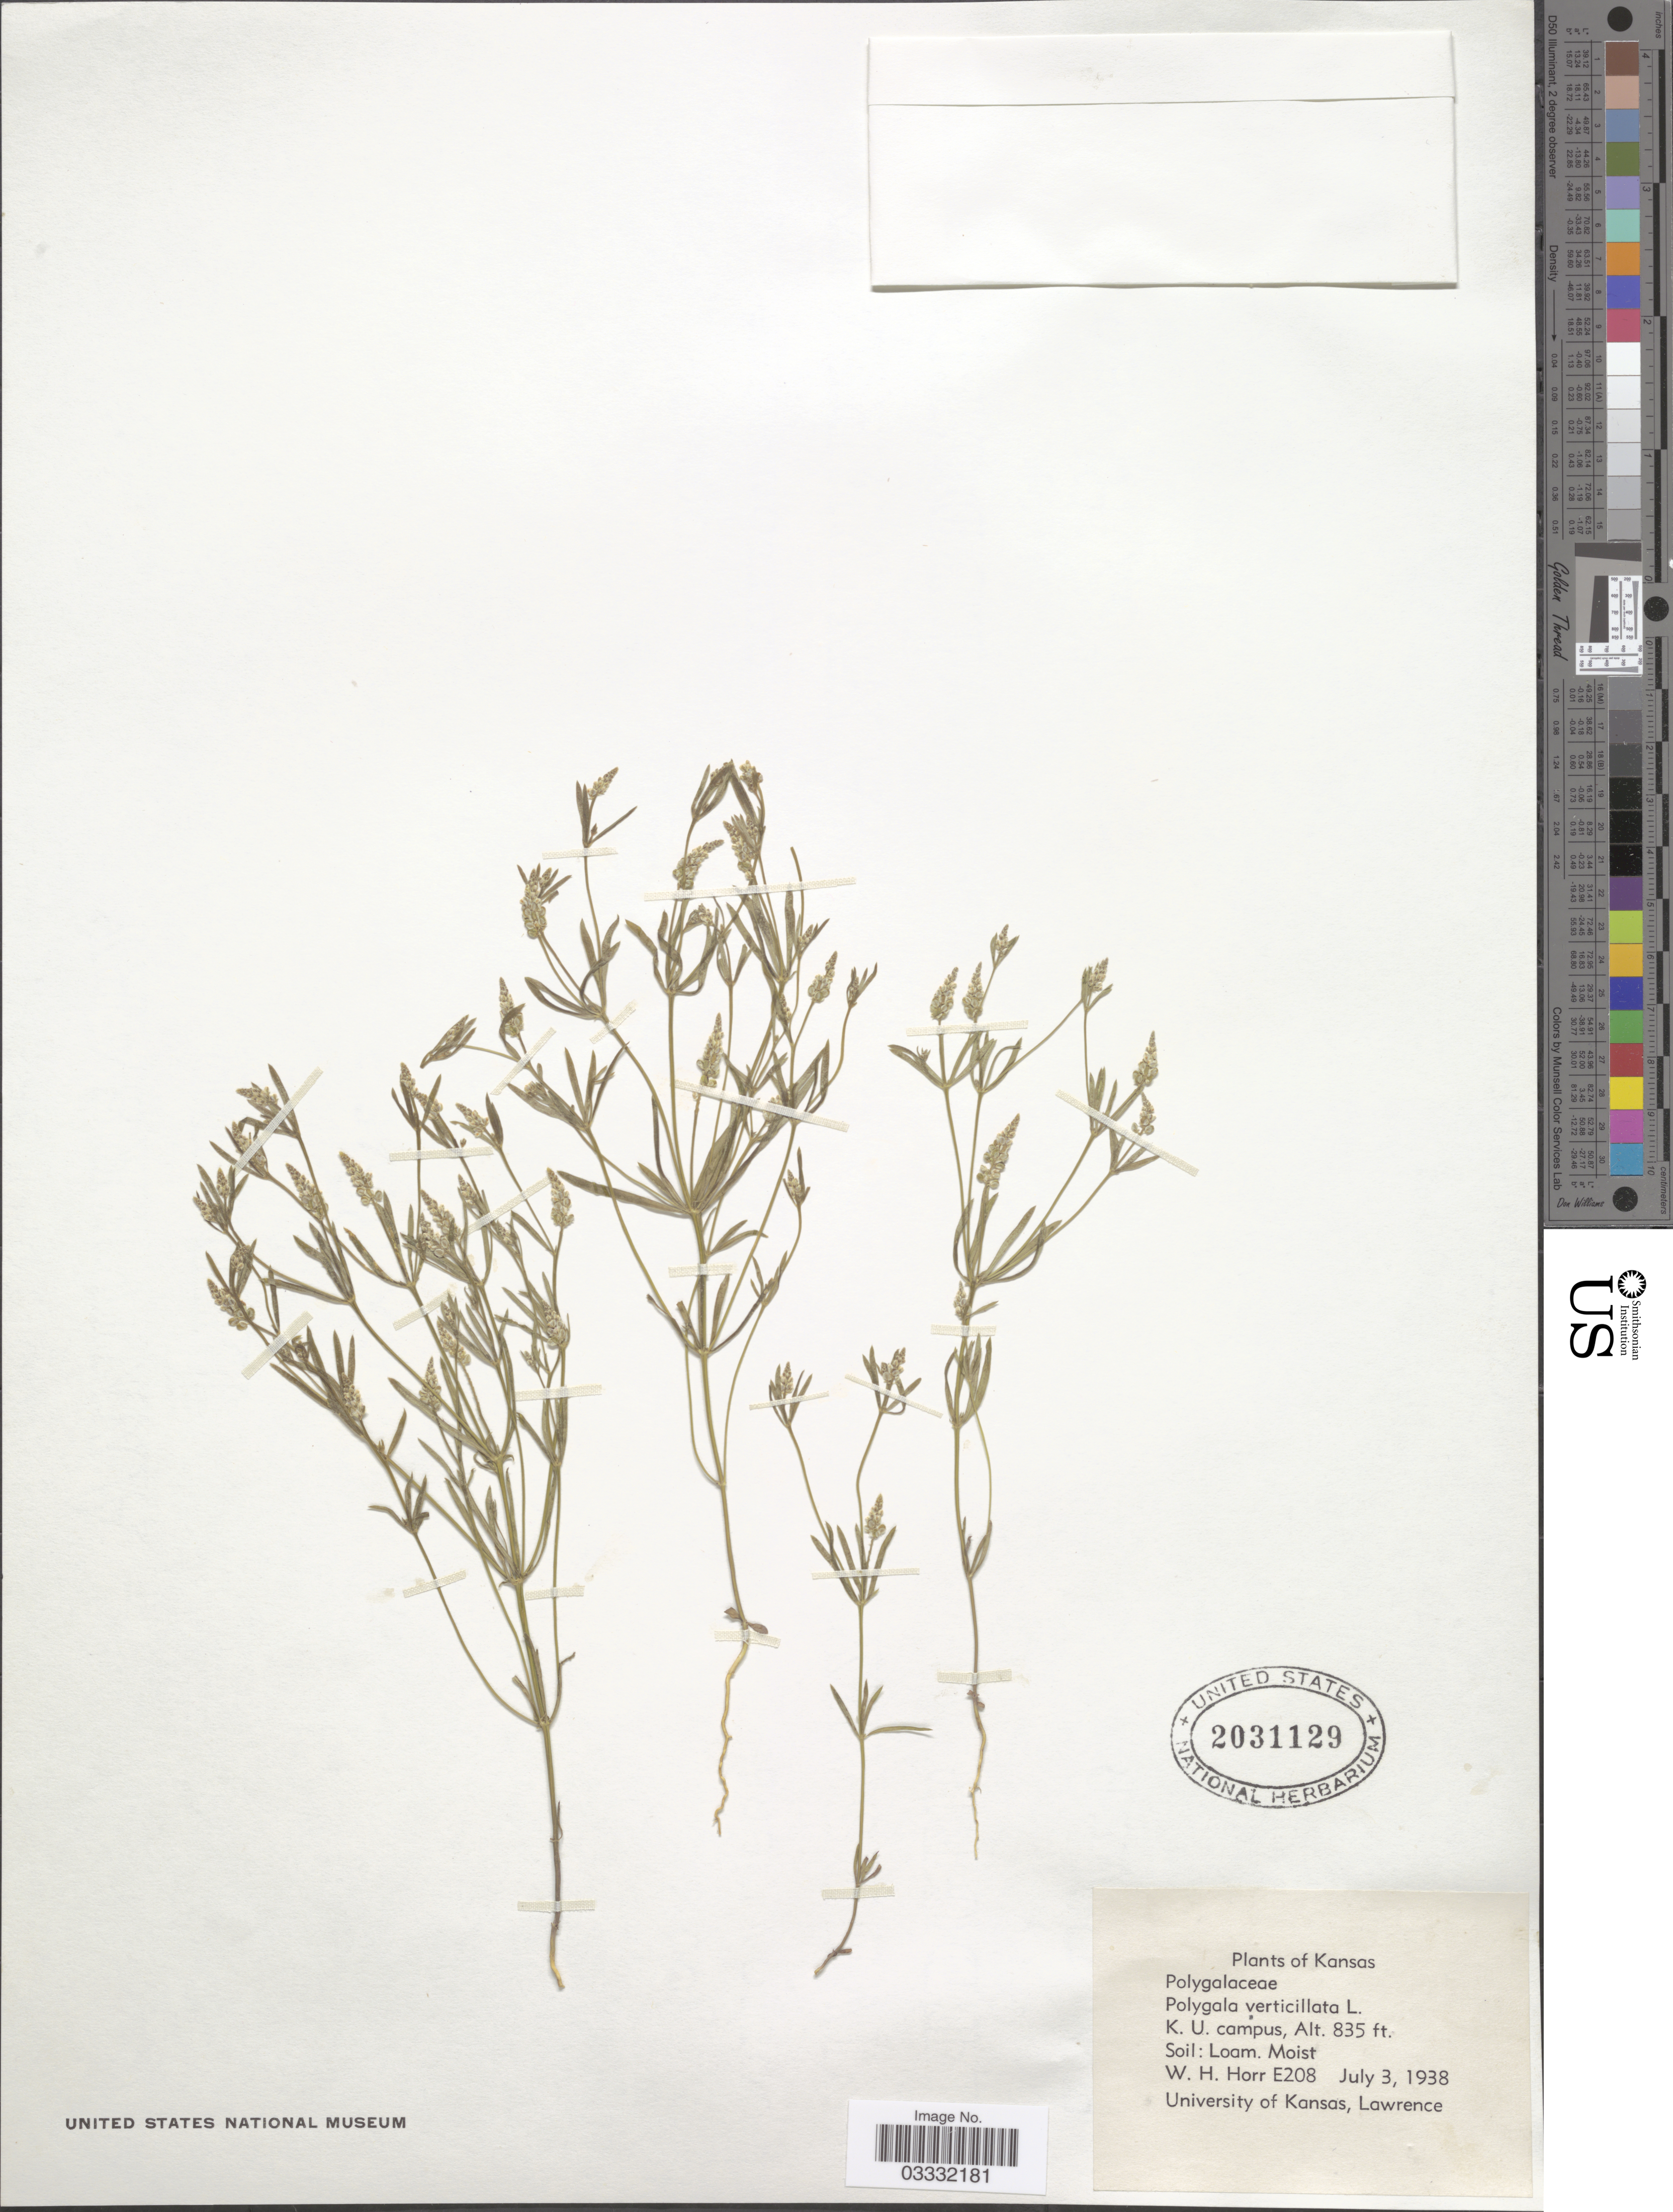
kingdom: Plantae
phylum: Tracheophyta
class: Magnoliopsida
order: Fabales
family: Polygalaceae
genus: Polygala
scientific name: Polygala verticillata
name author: L.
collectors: W. H. Horr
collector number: E208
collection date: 1938-07-03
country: United States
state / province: Kansas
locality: K. U. campus.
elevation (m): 255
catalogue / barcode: US 2031129